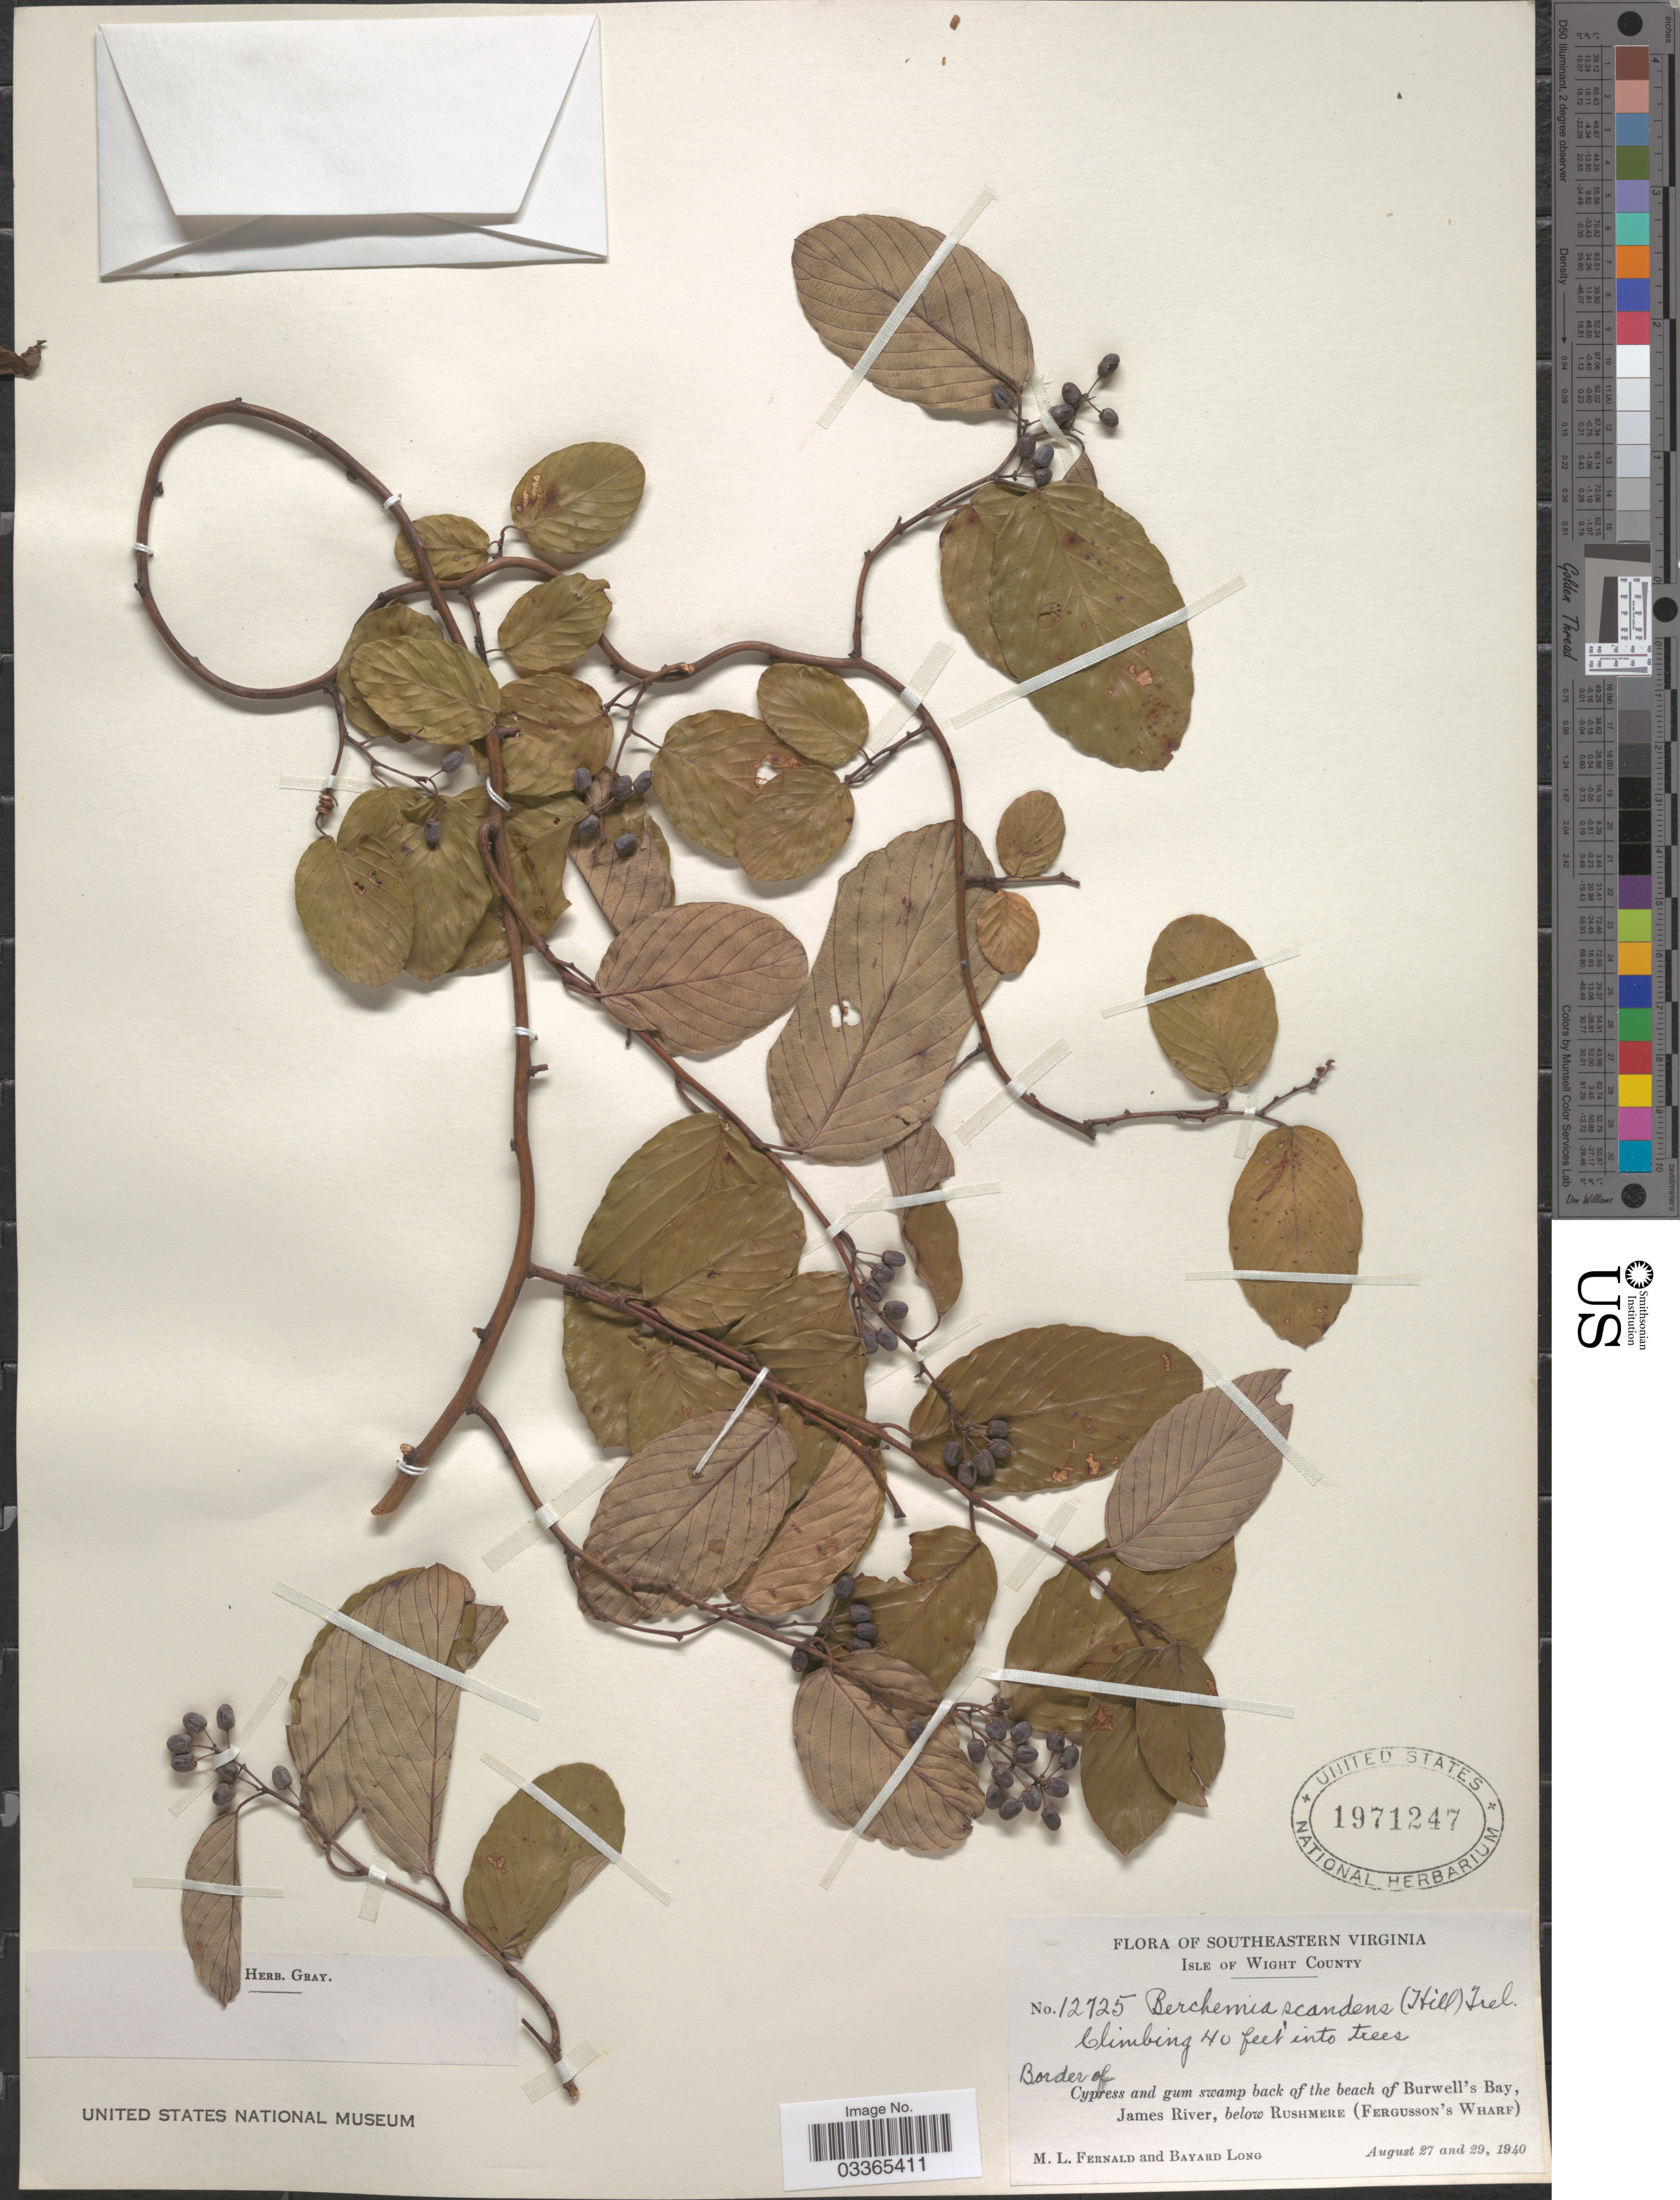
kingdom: Plantae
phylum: Tracheophyta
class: Magnoliopsida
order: Rosales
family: Rhamnaceae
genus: Berchemia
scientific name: Berchemia scandens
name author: (Hill) K. Koch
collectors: M. L. Fernald & B. Long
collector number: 12725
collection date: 1940-08-27/1940-08-29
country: United States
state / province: Virginia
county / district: Isle of Wight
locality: Southeastern Virginia. Isle of Wight County. Border of Cypress and gum swamp back of the beach of Burwell's Bay, James River, below Rushmere (Fergusson's Wharf).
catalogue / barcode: US 1971247